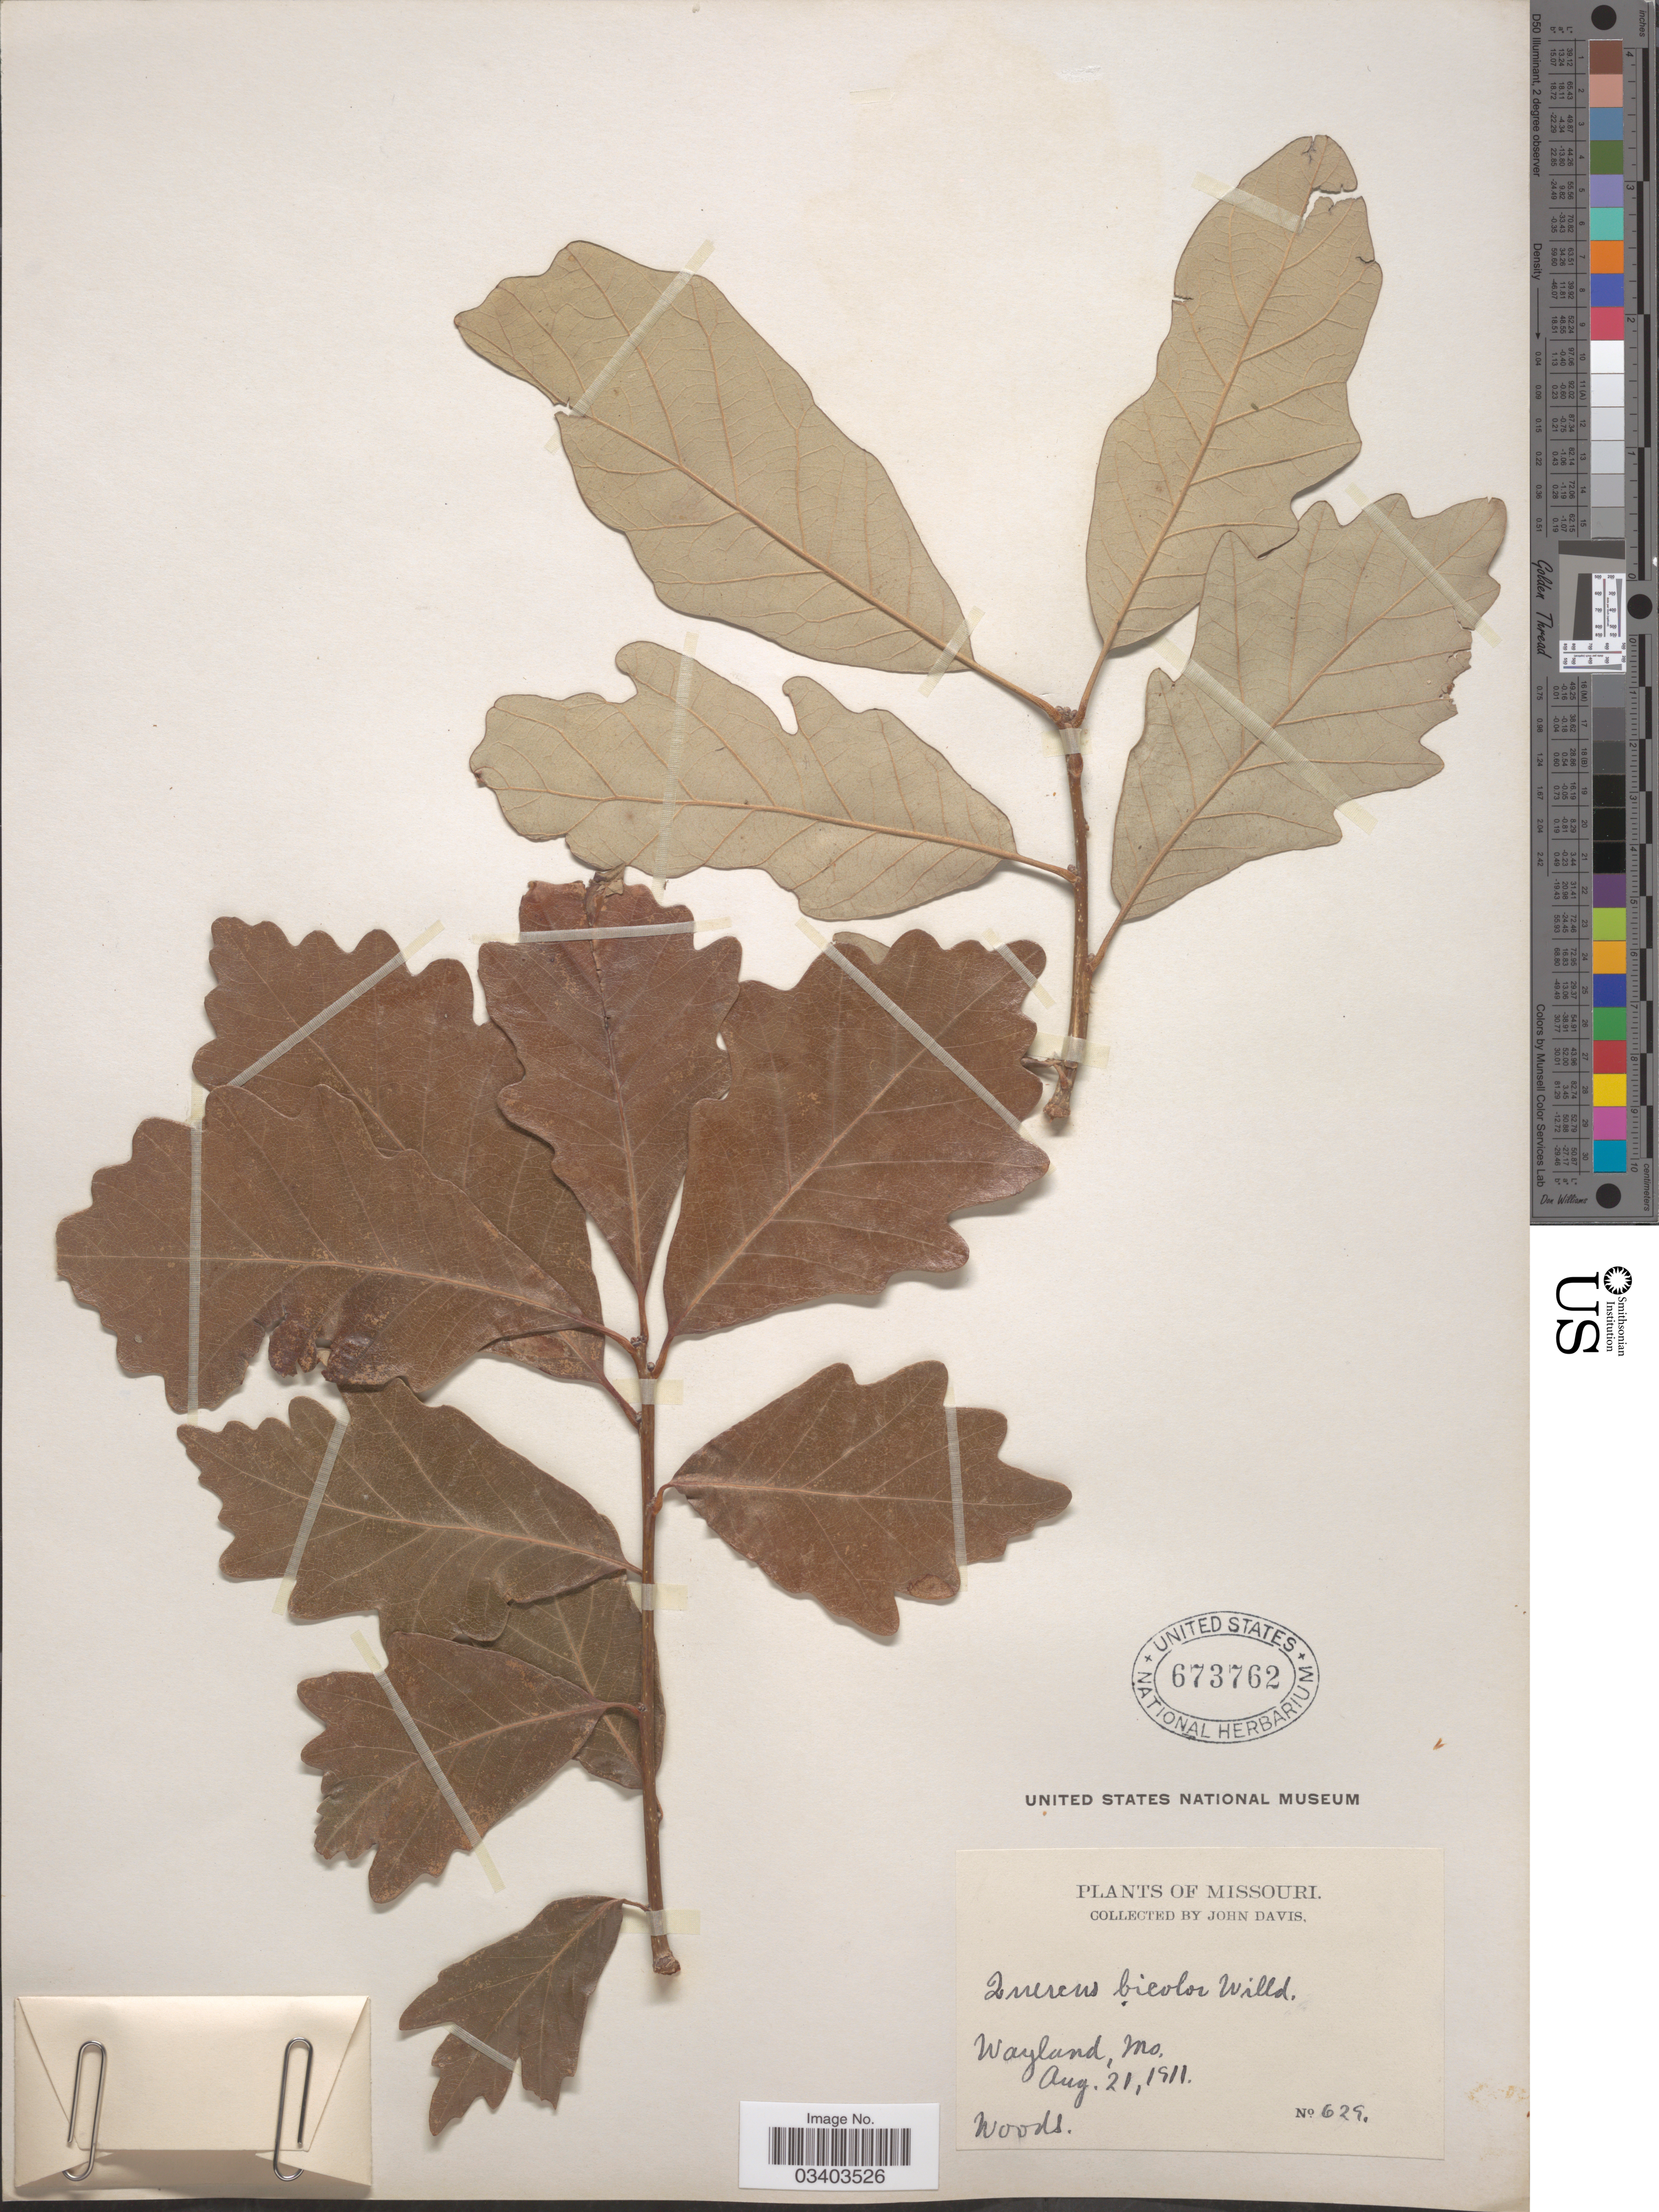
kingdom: Plantae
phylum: Tracheophyta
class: Magnoliopsida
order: Fagales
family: Fagaceae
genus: Quercus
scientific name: Quercus bicolor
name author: Willd.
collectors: J. Davis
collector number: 629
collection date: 1911-08-21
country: United States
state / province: Missouri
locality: Wayland.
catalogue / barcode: US 673762